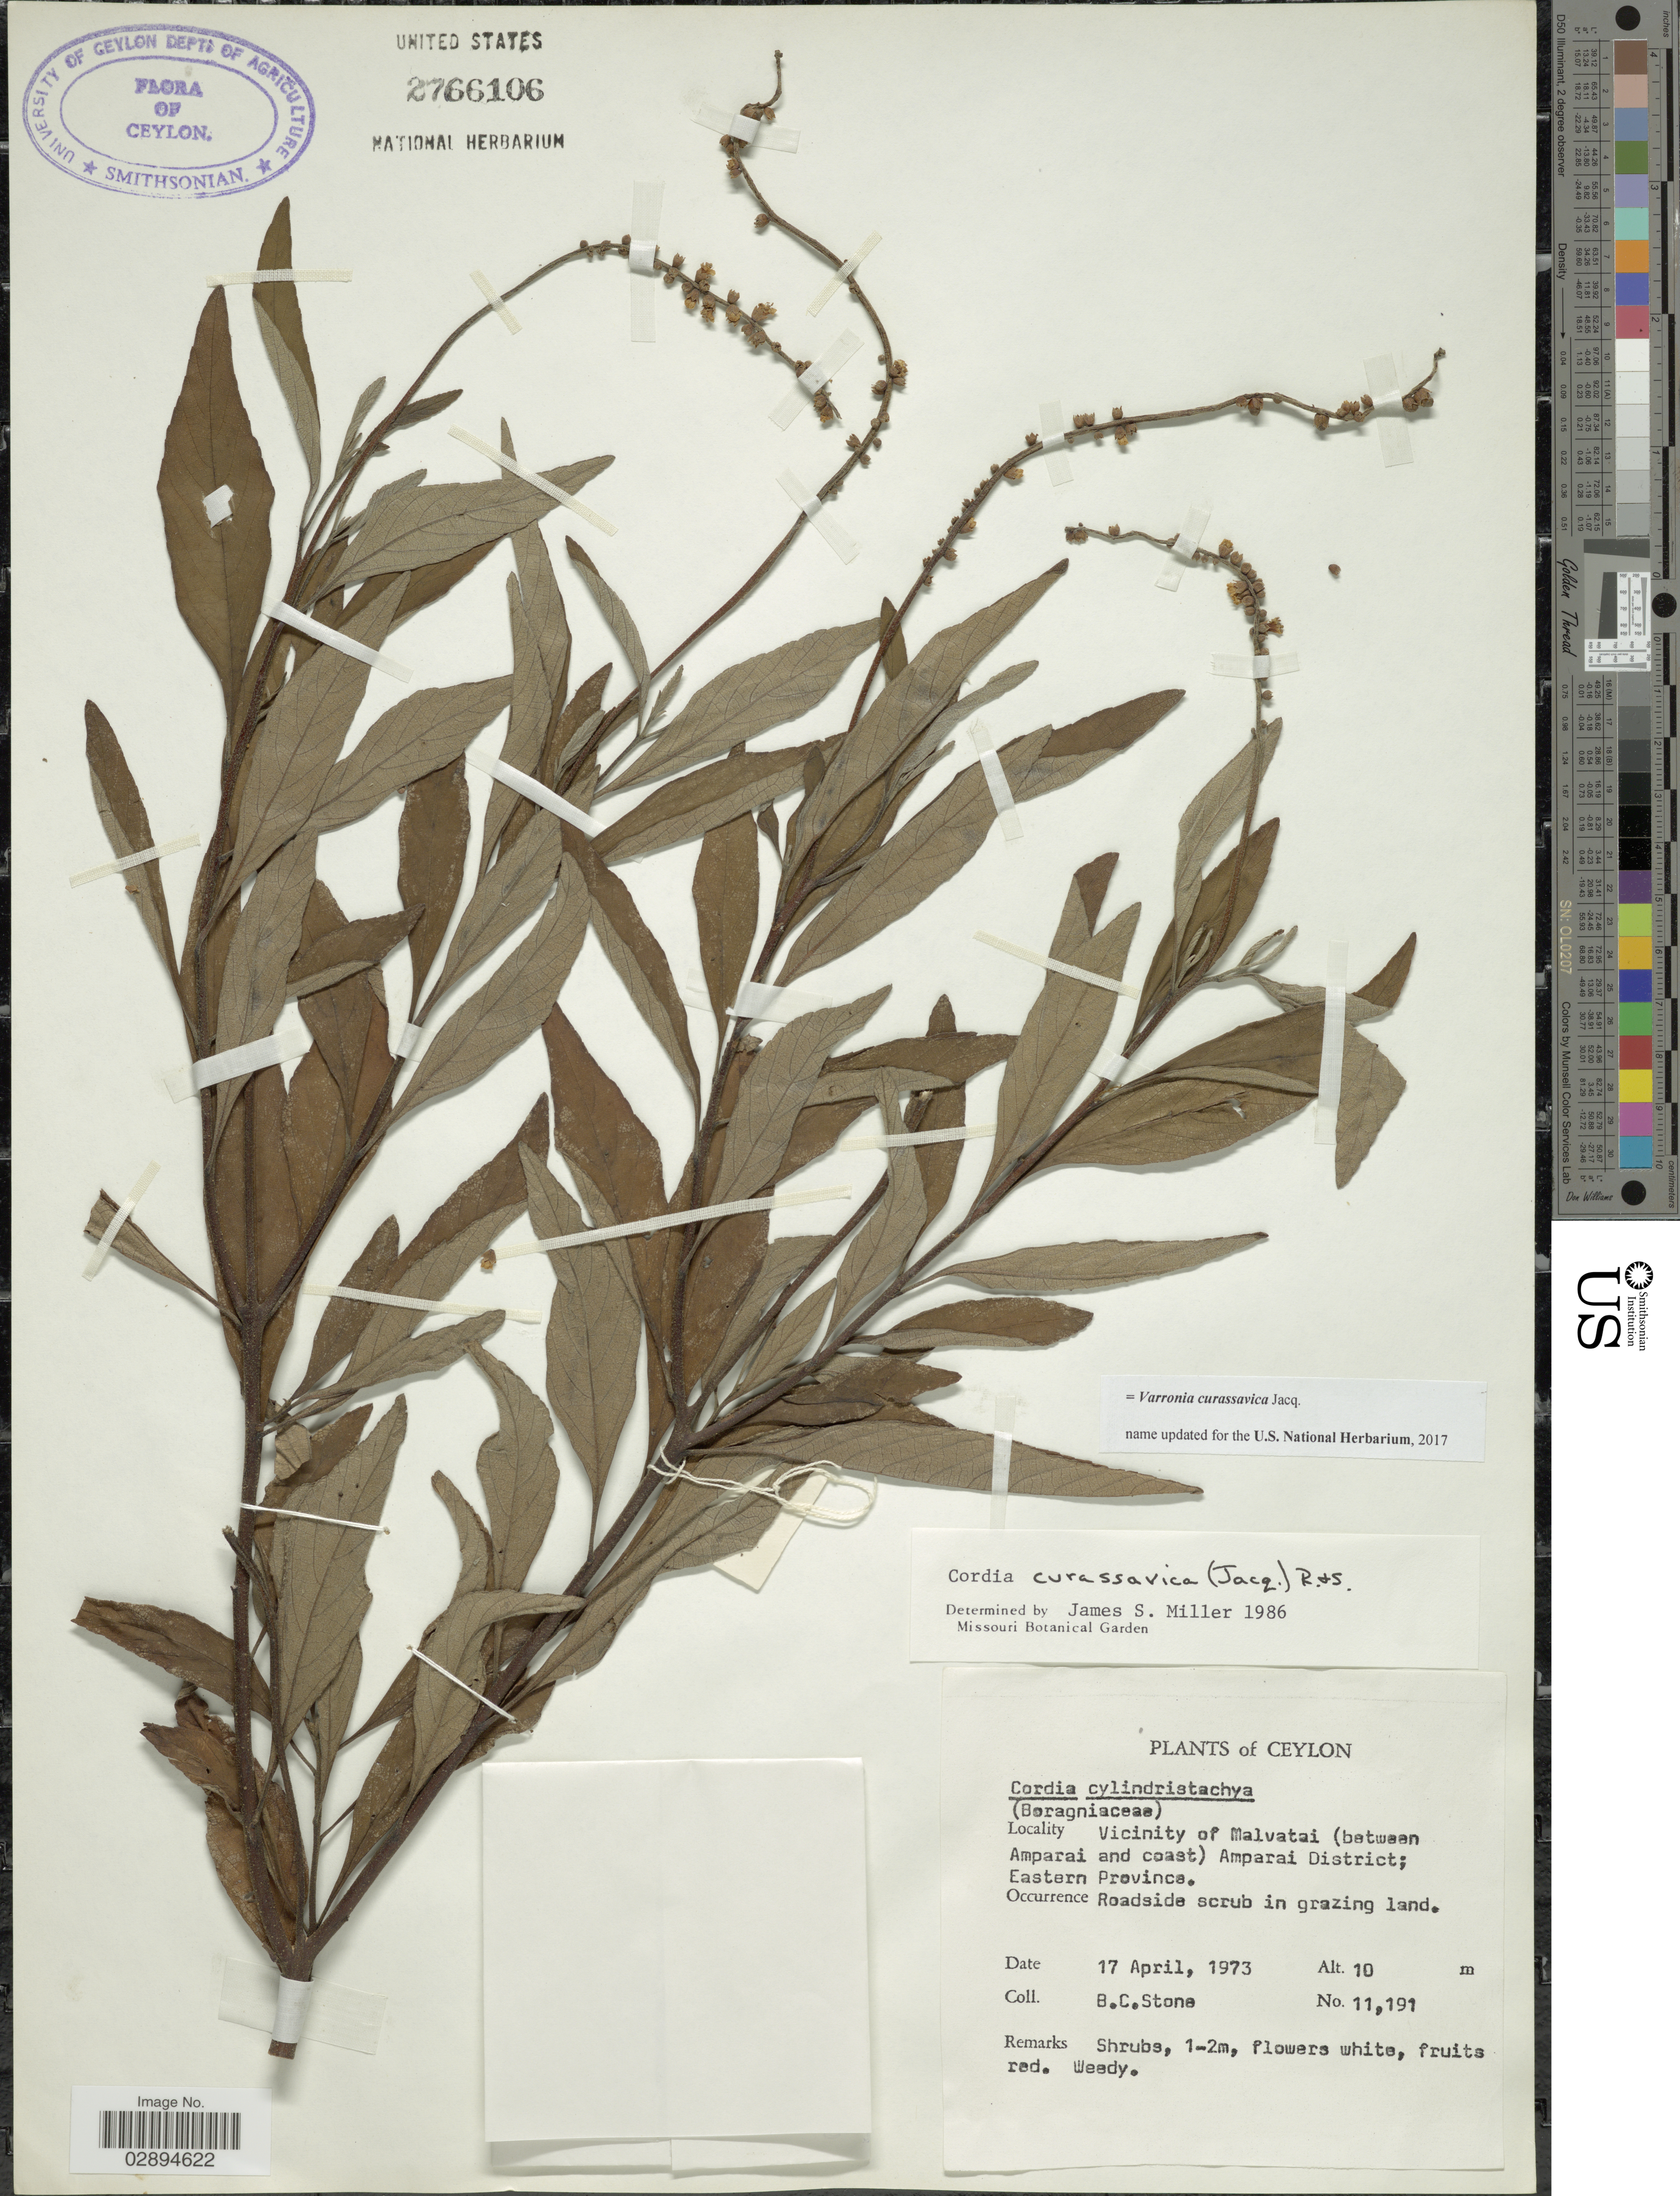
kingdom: Plantae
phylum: Tracheophyta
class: Magnoliopsida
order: Boraginales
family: Cordiaceae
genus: Varronia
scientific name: Varronia curassavica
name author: Jacq.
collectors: B. C. Stone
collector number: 11191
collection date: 1973-04-17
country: Sri Lanka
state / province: Eastern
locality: Ceylon. Vicinity of Malvatai (between Amparai and coast) Amparai District. Eastern Province.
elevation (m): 10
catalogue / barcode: US 2766106